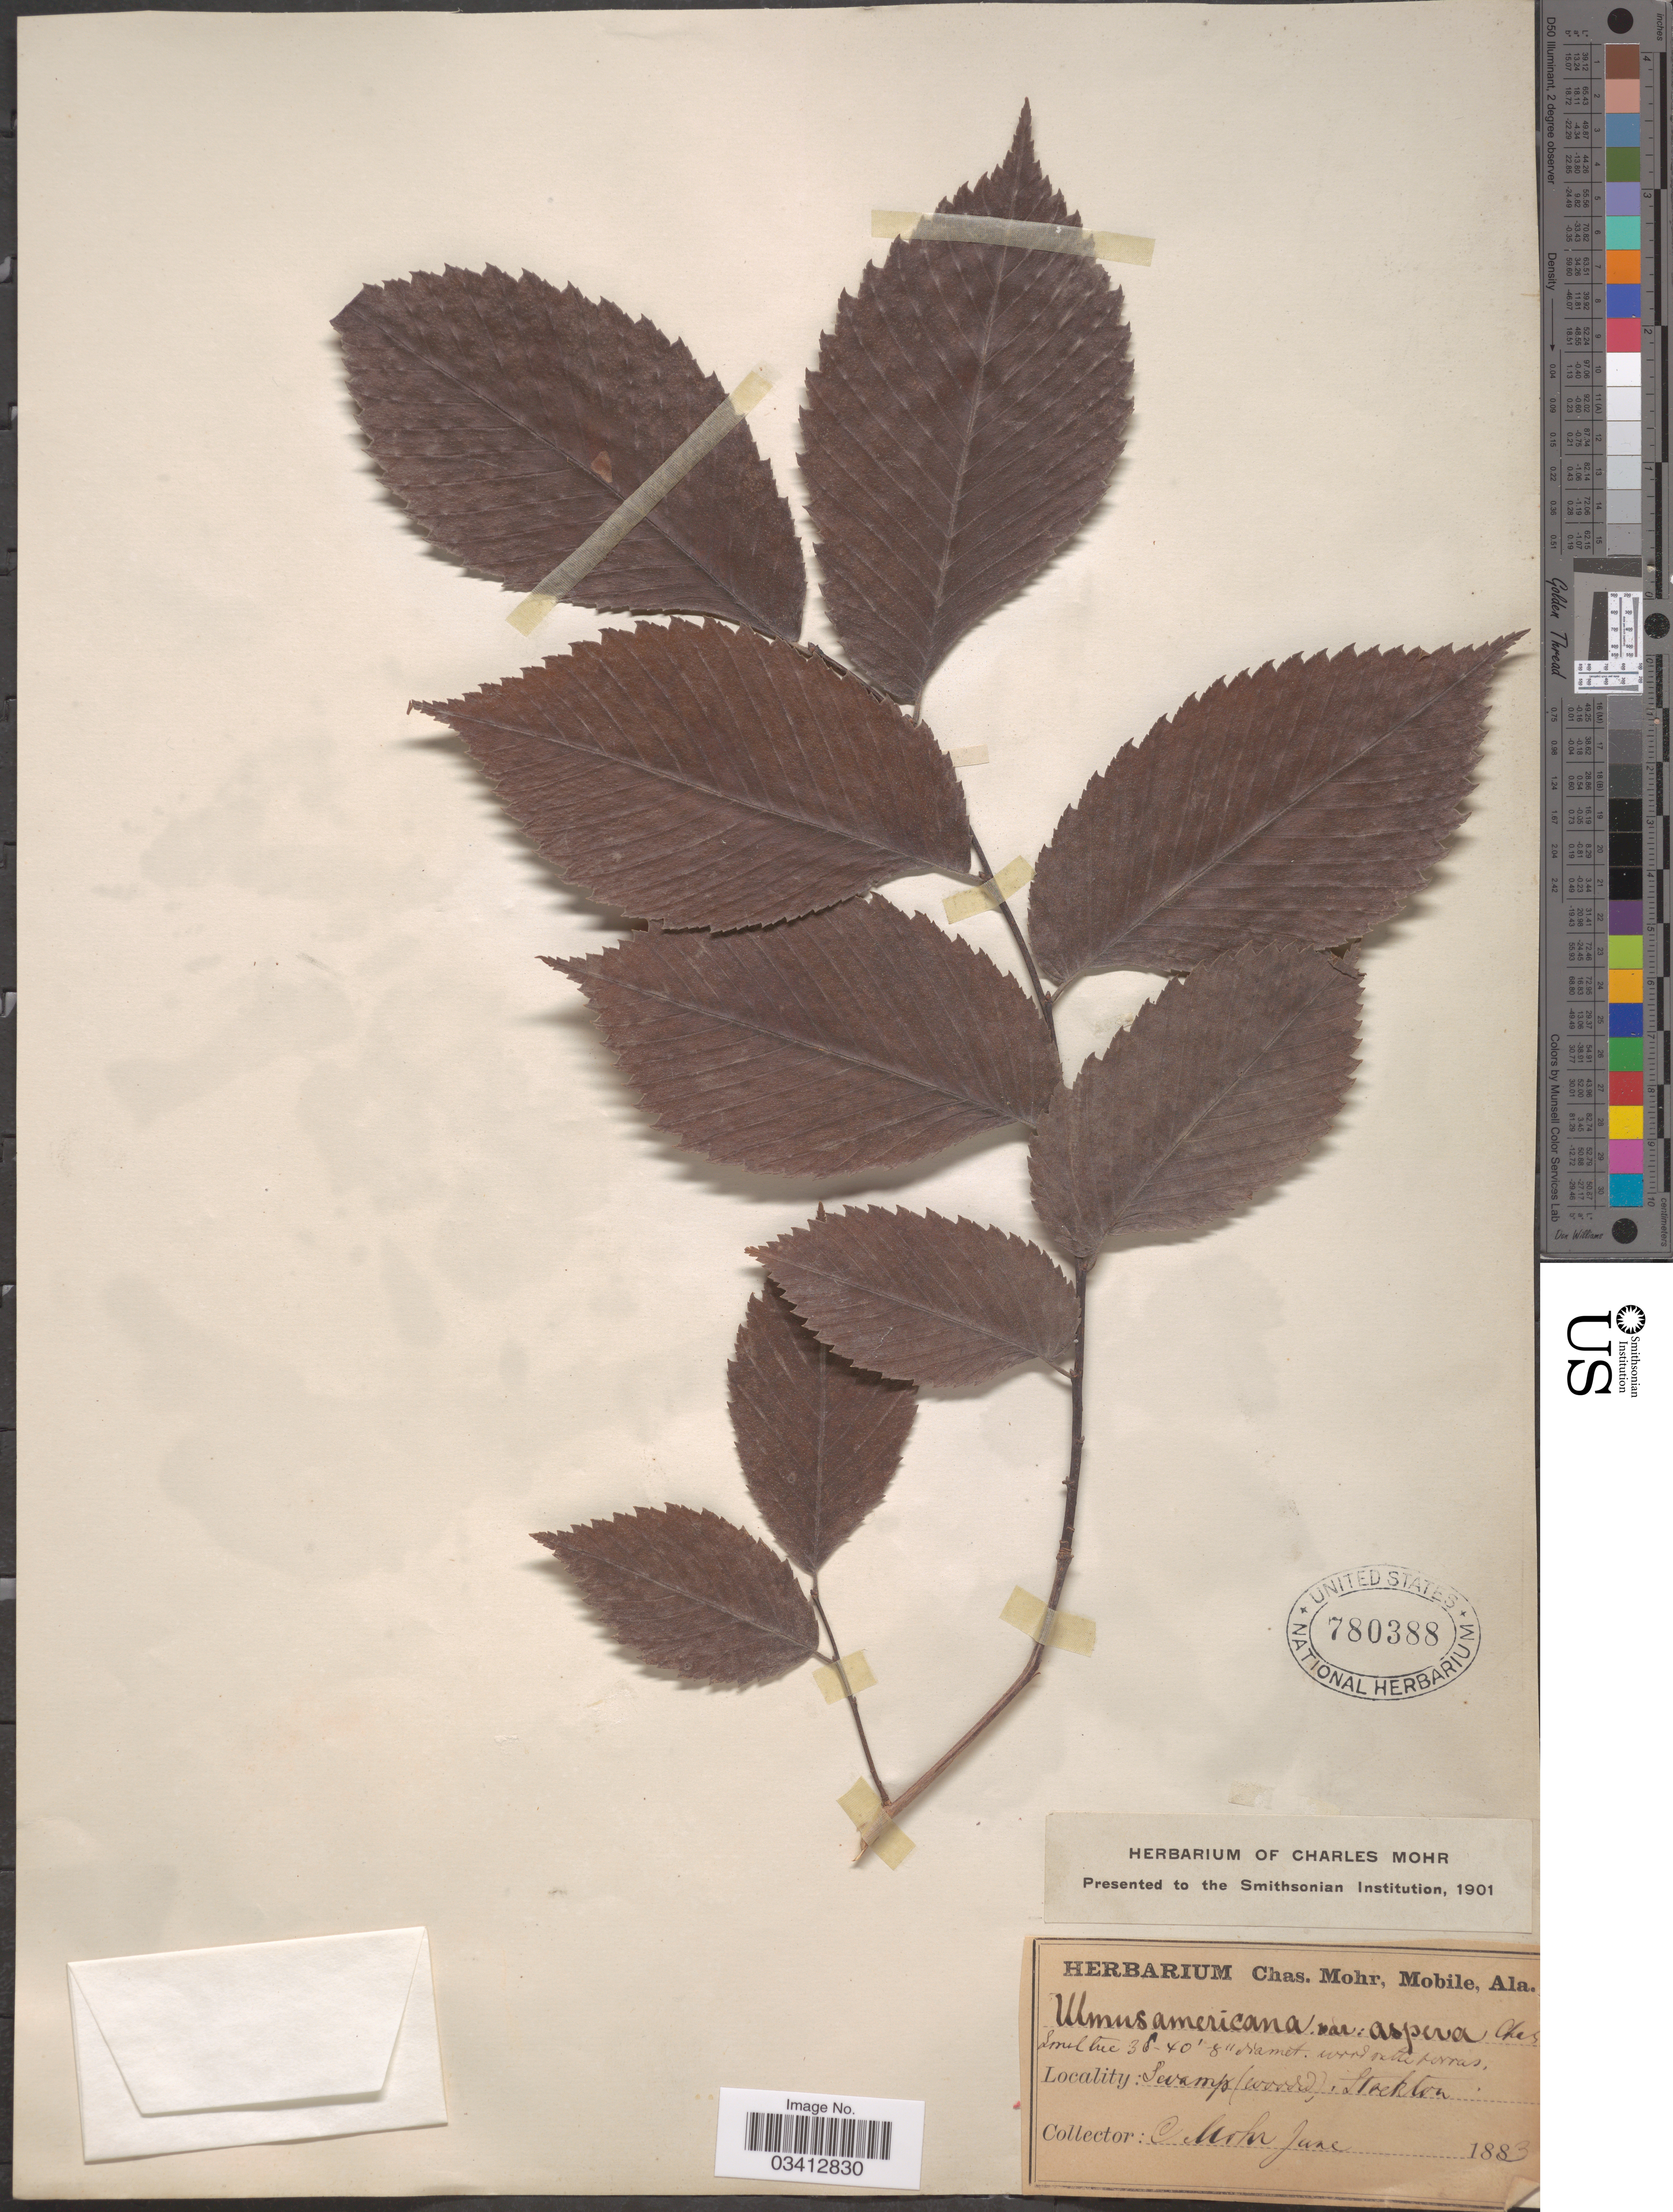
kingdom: Plantae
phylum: Tracheophyta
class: Magnoliopsida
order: Rosales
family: Ulmaceae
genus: Ulmus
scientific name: Ulmus americana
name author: L.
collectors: Mohr, C. T. (herbarium)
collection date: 1883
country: United States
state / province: Alabama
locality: Swamp (wooded). Stockton.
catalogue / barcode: US 780388